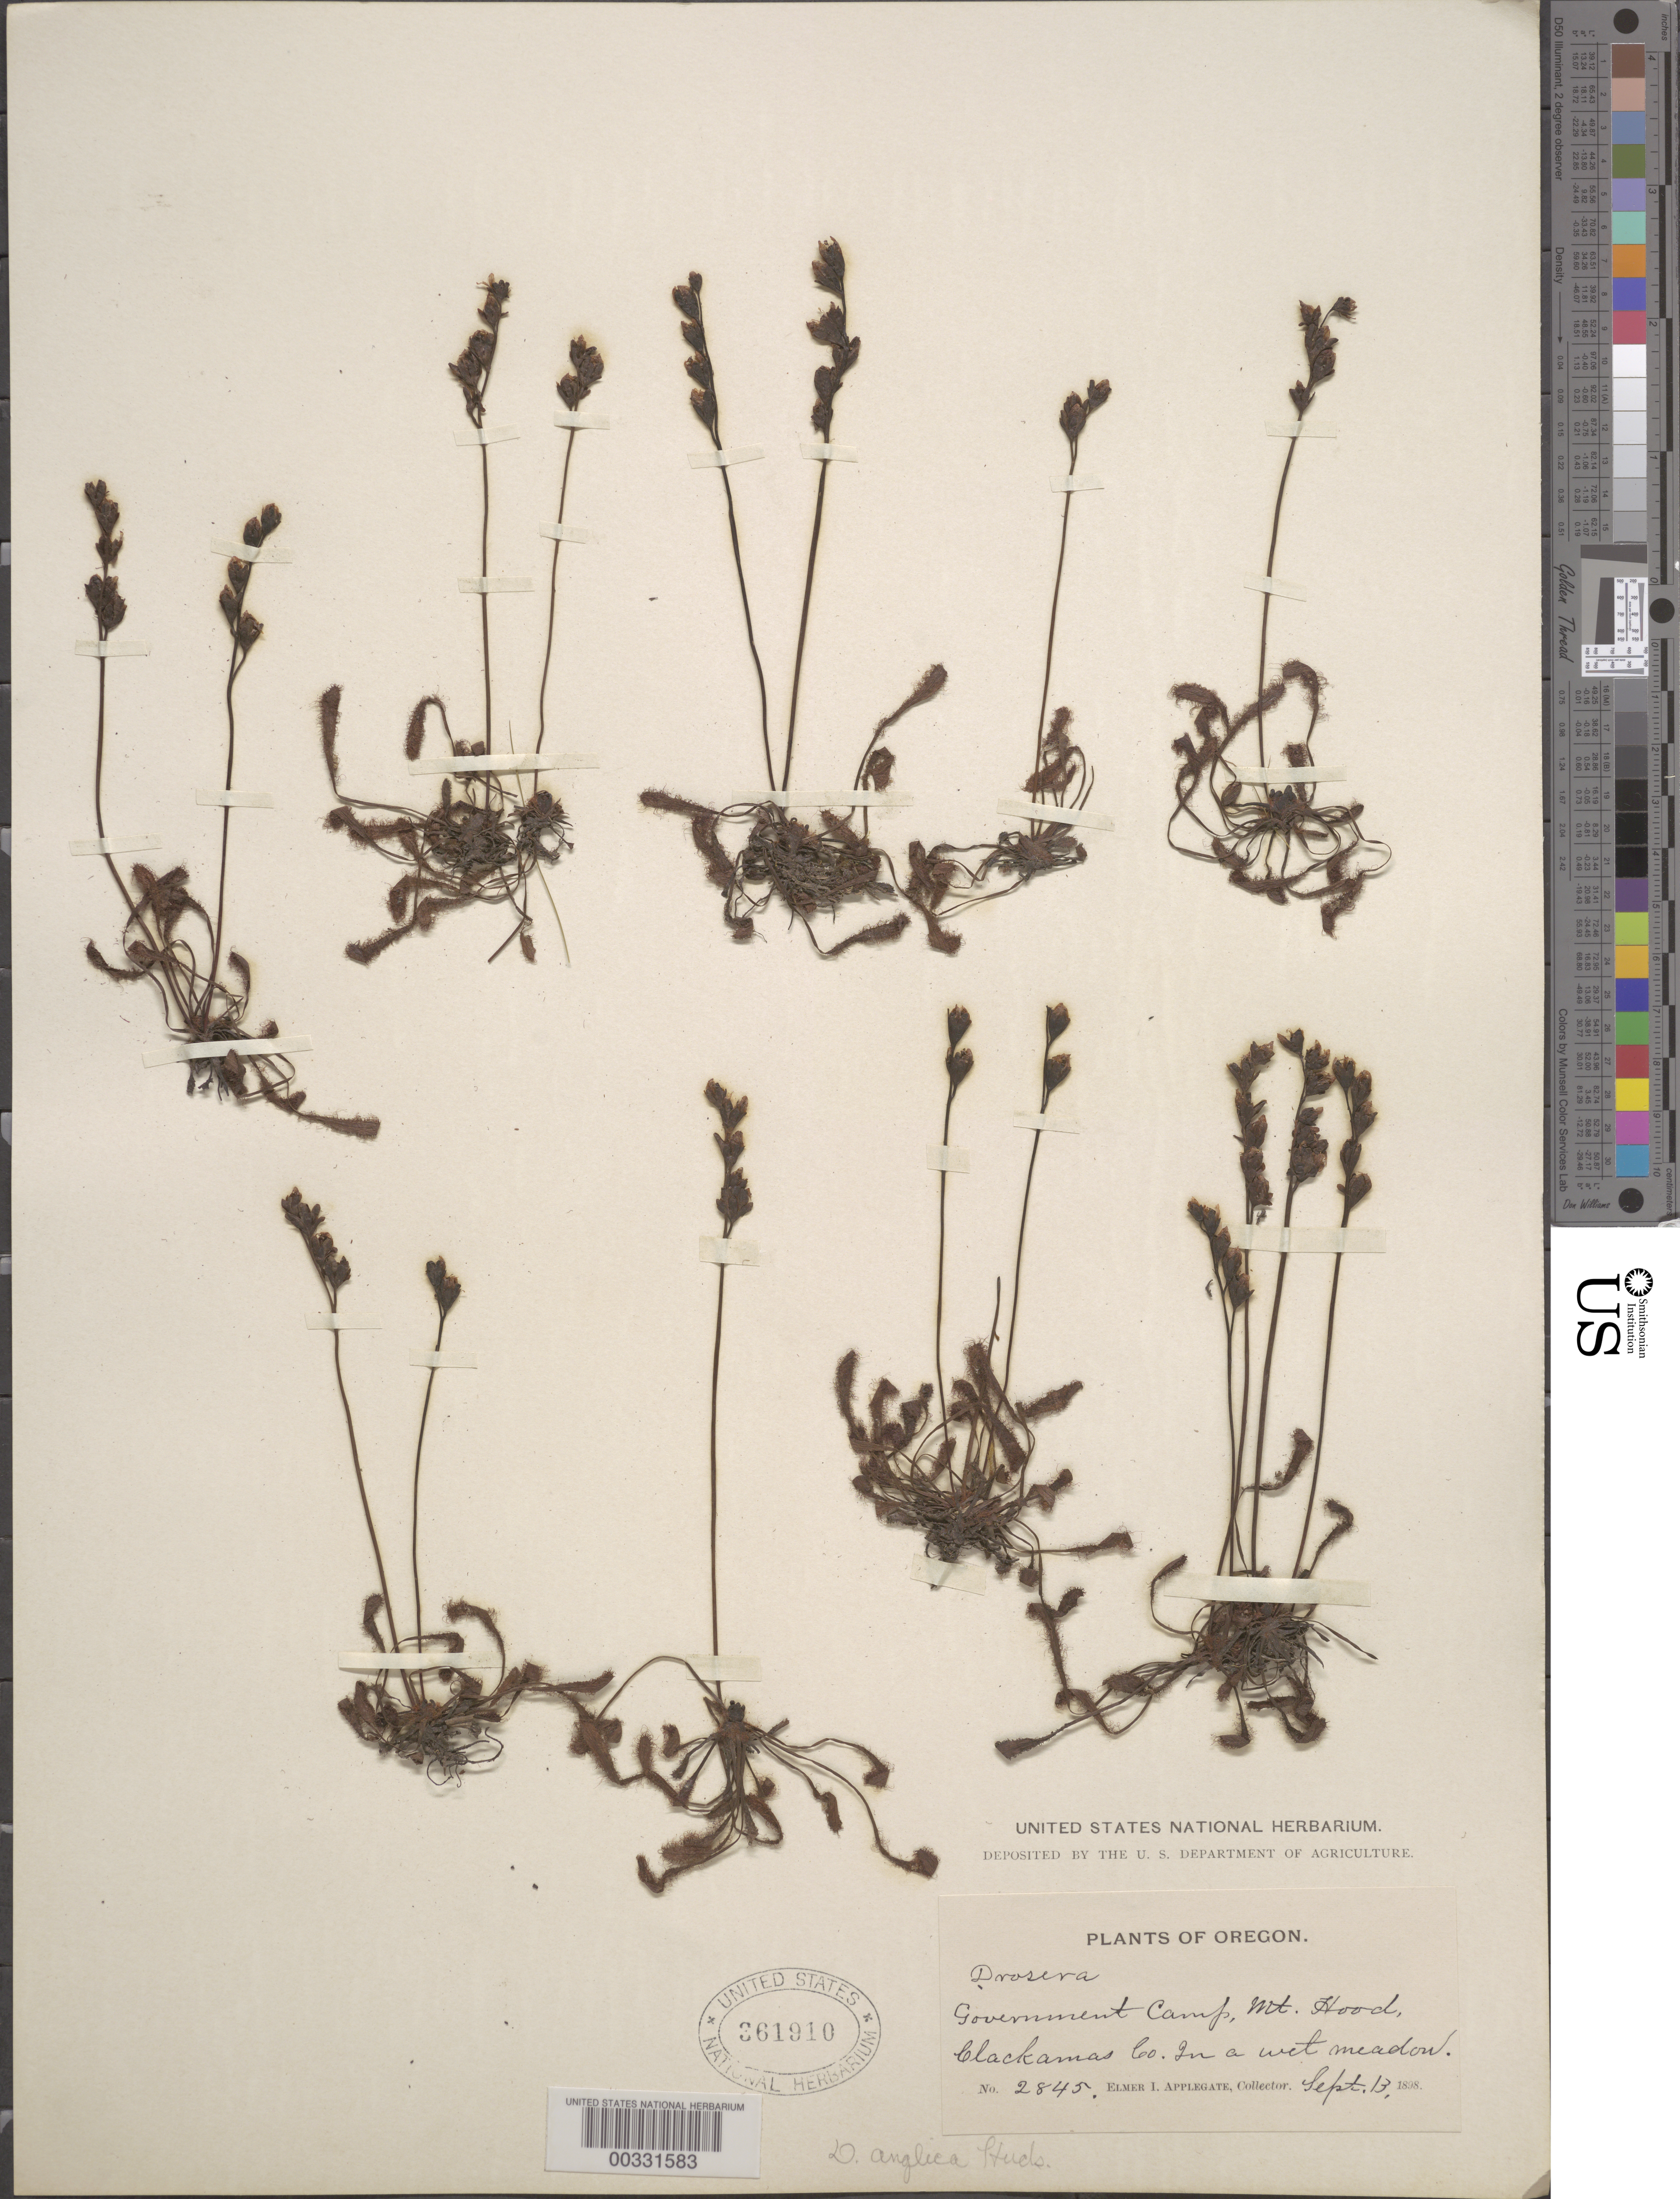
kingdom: Plantae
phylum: Tracheophyta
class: Magnoliopsida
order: Caryophyllales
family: Droseraceae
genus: Drosera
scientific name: Drosera anglica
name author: Huds.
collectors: E. I. Applegate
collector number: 2845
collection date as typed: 13 Sep 1898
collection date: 1898-09-13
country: United States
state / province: Oregon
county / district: Clackamas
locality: Mt. hood, government camp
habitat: In a wet meadow.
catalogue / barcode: US 361910